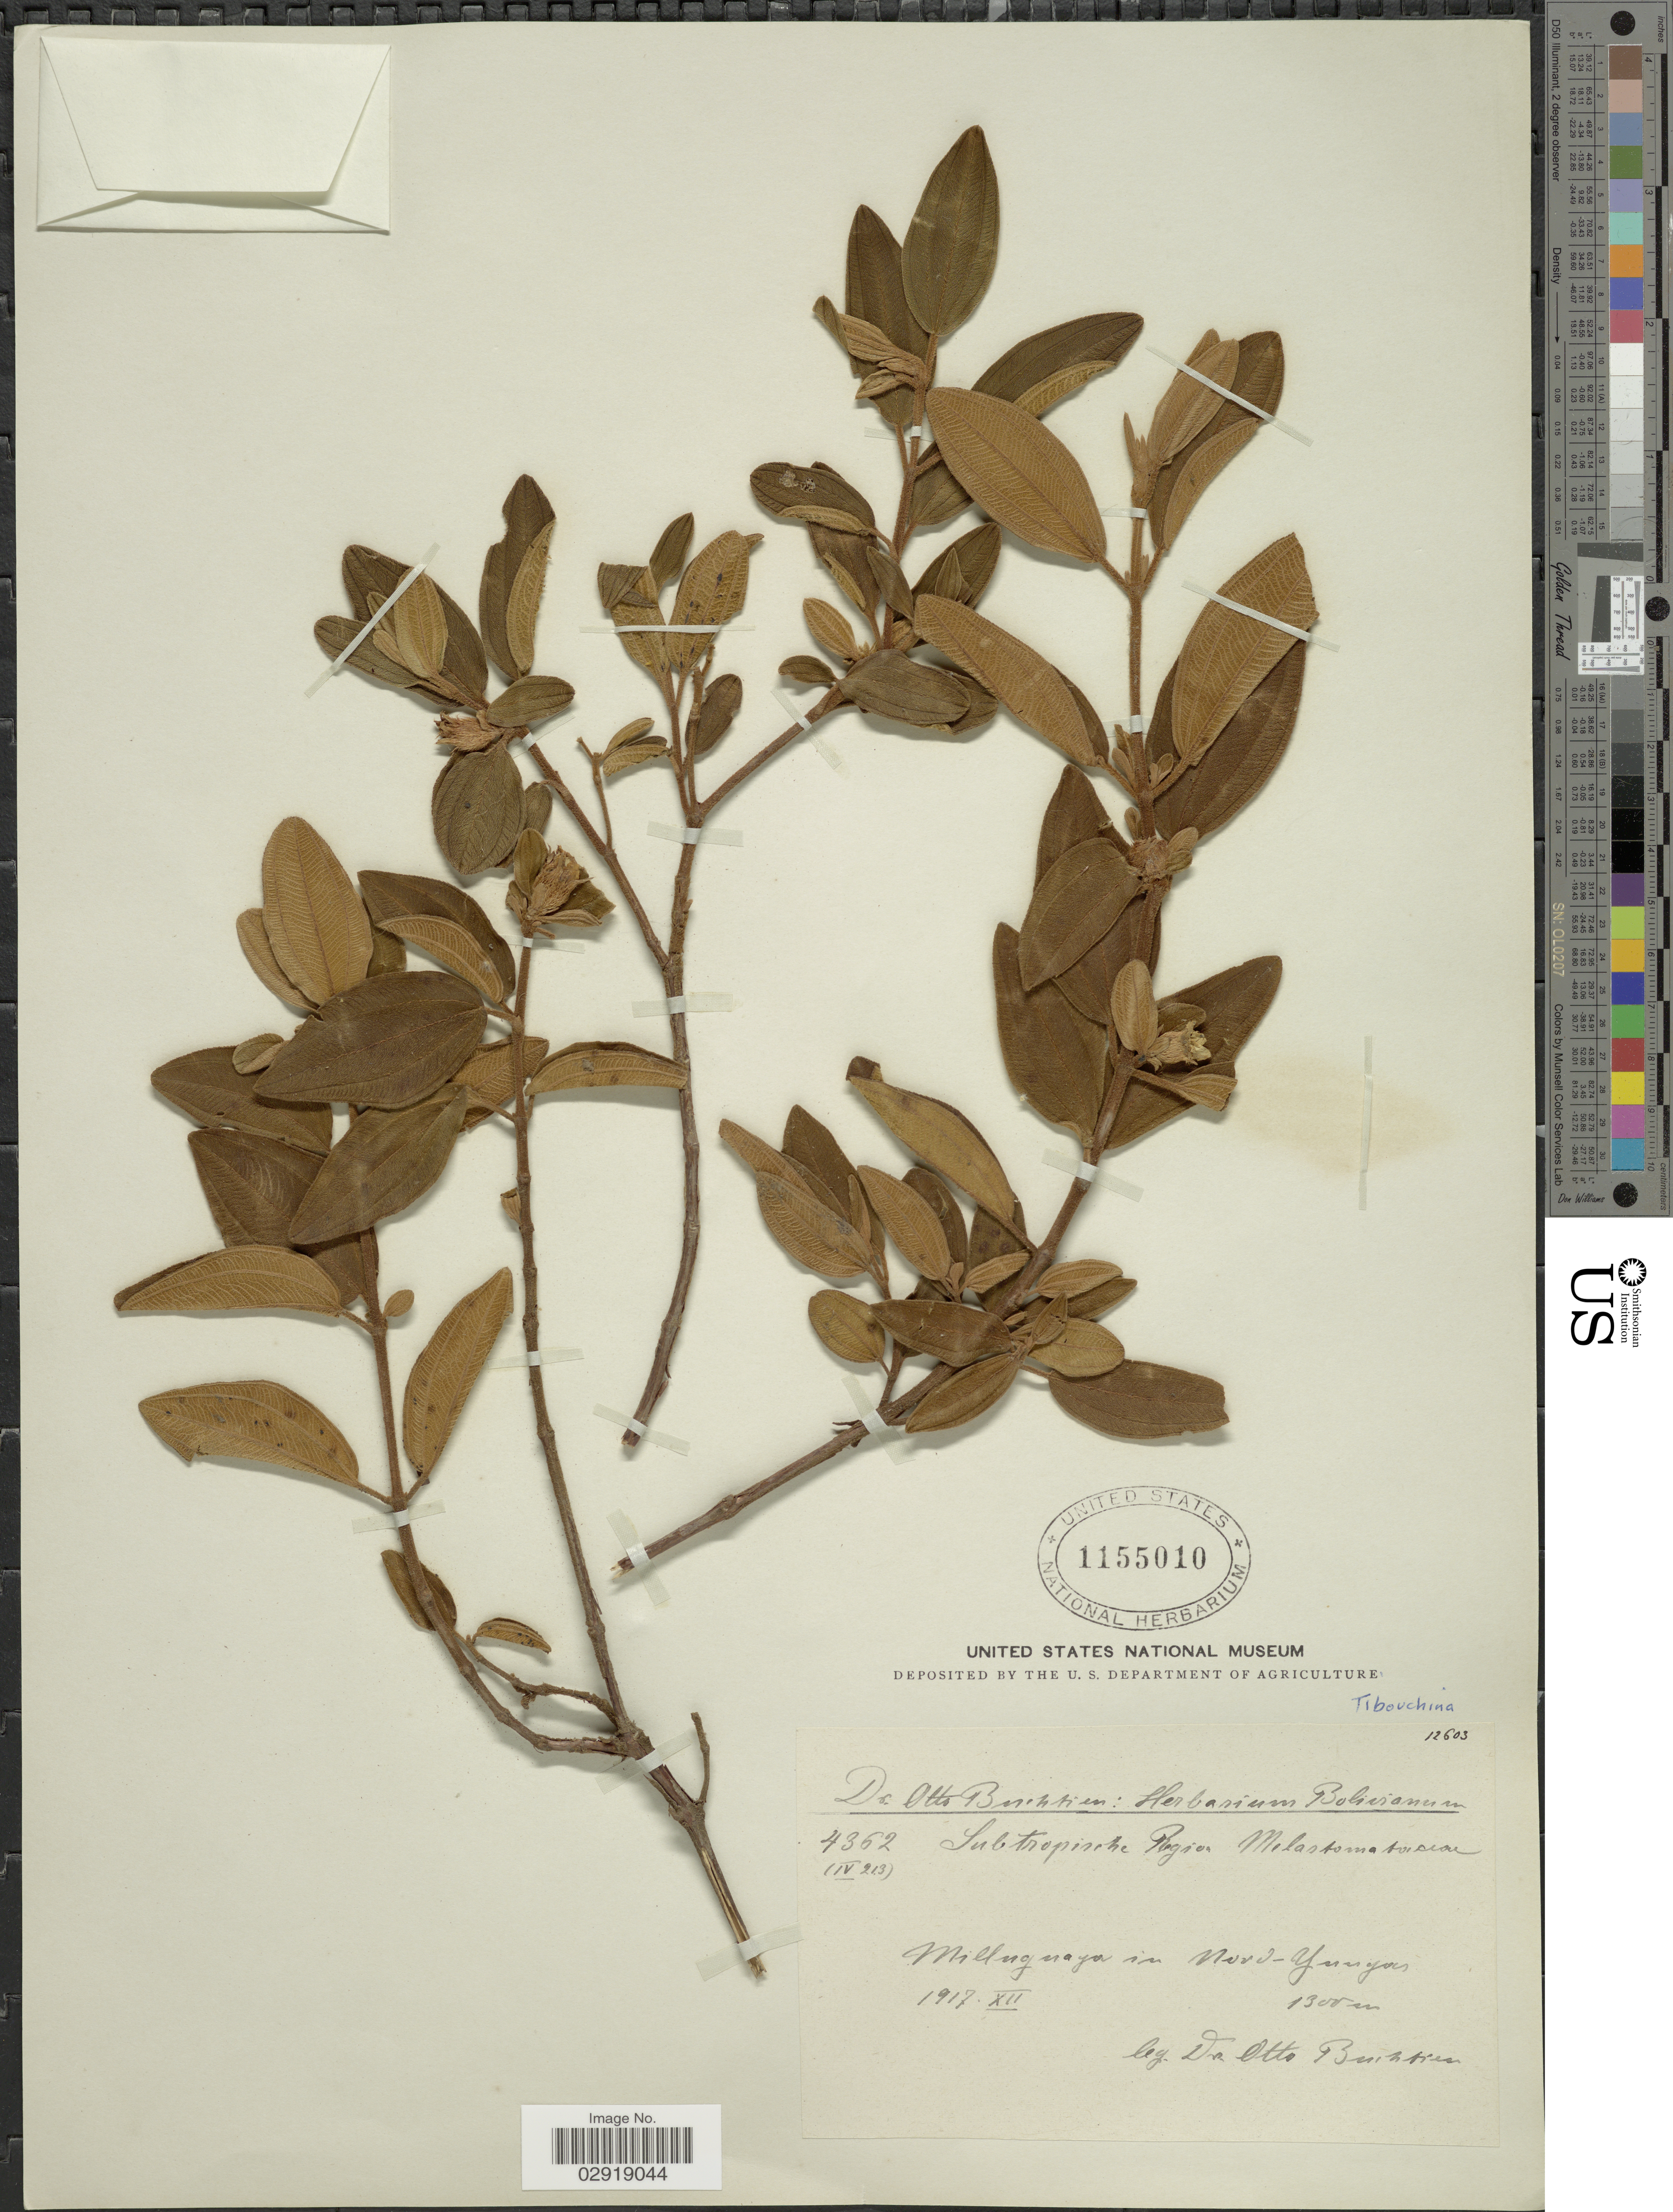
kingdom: Plantae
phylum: Tracheophyta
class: Magnoliopsida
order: Myrtales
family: Melastomataceae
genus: Chaetogastra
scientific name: Chaetogastra brittoniana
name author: (Cogn.) P.J.F. Guim. & Michelang.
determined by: Strong, Mark T., (BOT), Smithsonian Institution - National Museum of Natural History (UNITED STATES)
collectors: O. Buchtien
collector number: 4362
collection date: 1917-12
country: Bolivia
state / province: La Paz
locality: Milluguaya in Nord-Yungas.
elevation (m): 1300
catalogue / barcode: US 1155010